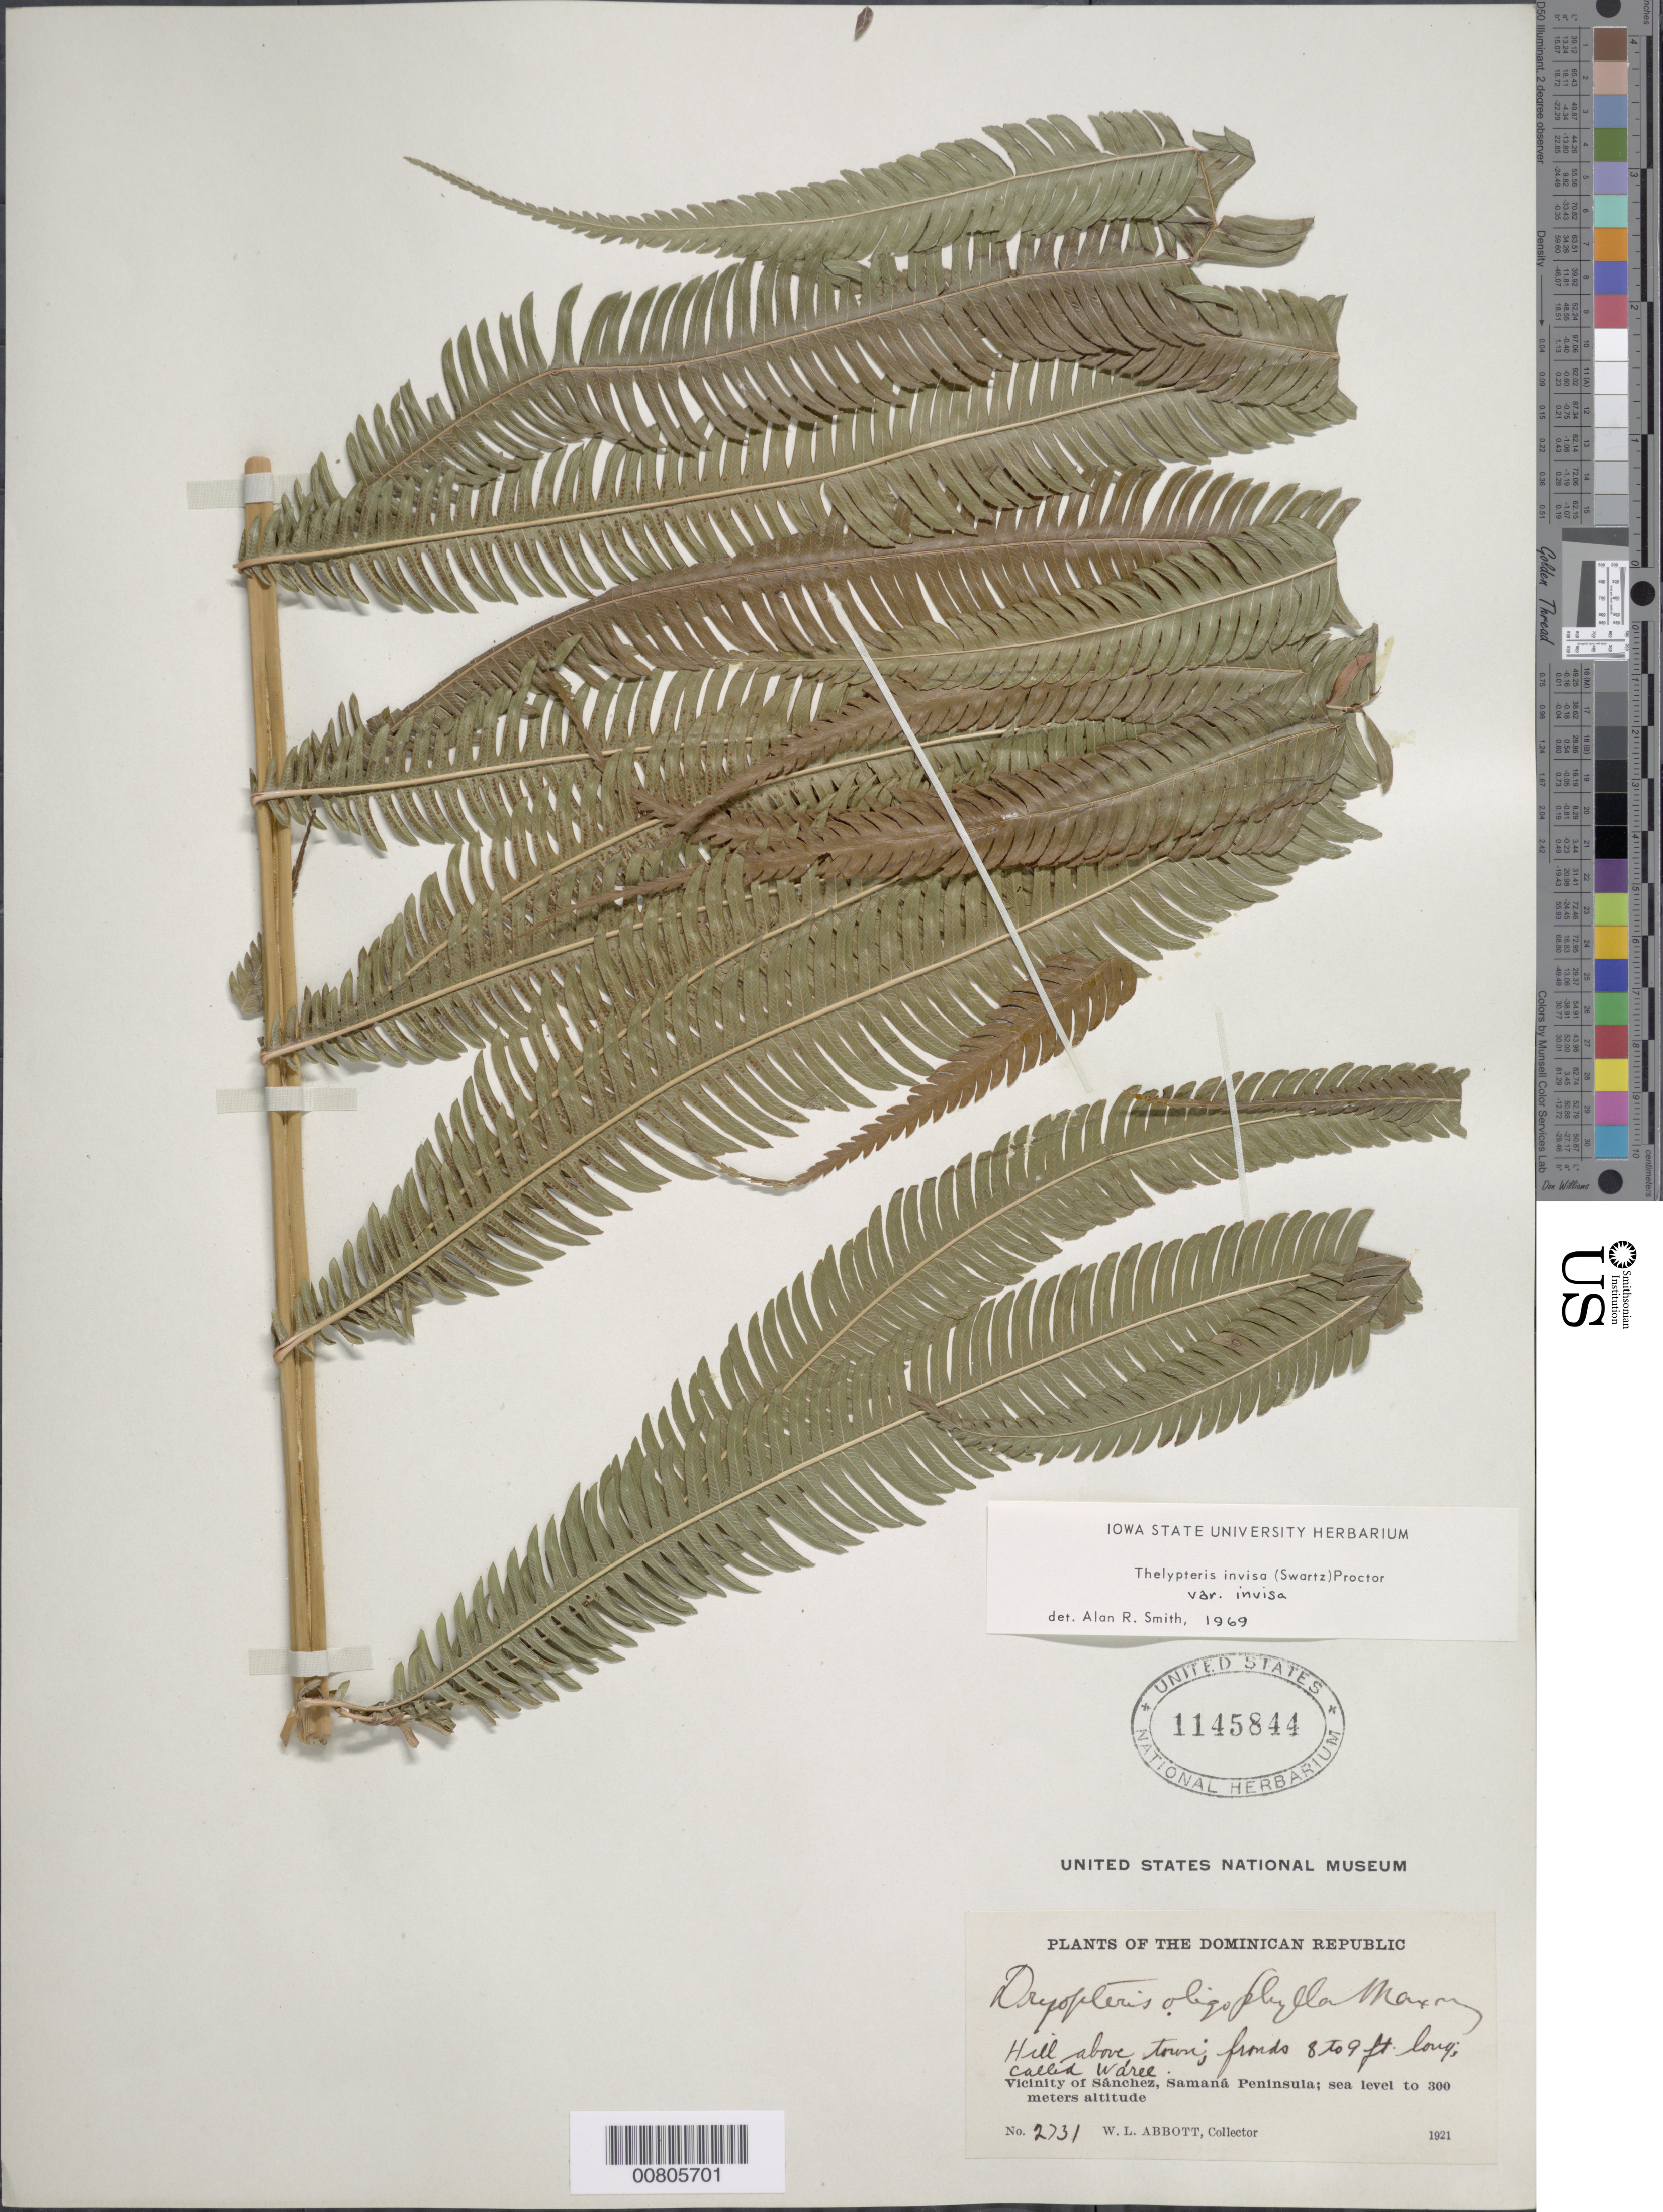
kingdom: Plantae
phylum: Tracheophyta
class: Polypodiopsida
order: Polypodiales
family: Thelypteridaceae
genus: Cyclosorus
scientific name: Cyclosorus grandis (A.R. Sm.) comb. nov., ined 2015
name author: (A.R. Sm.)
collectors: W. L. Abbott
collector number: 2731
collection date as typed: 1921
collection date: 1921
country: Dominican Republic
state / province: Samana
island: Hispaniola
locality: Sánchez vicinity, Samaná Peninsula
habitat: Hill above town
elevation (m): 0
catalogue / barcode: US 1145844